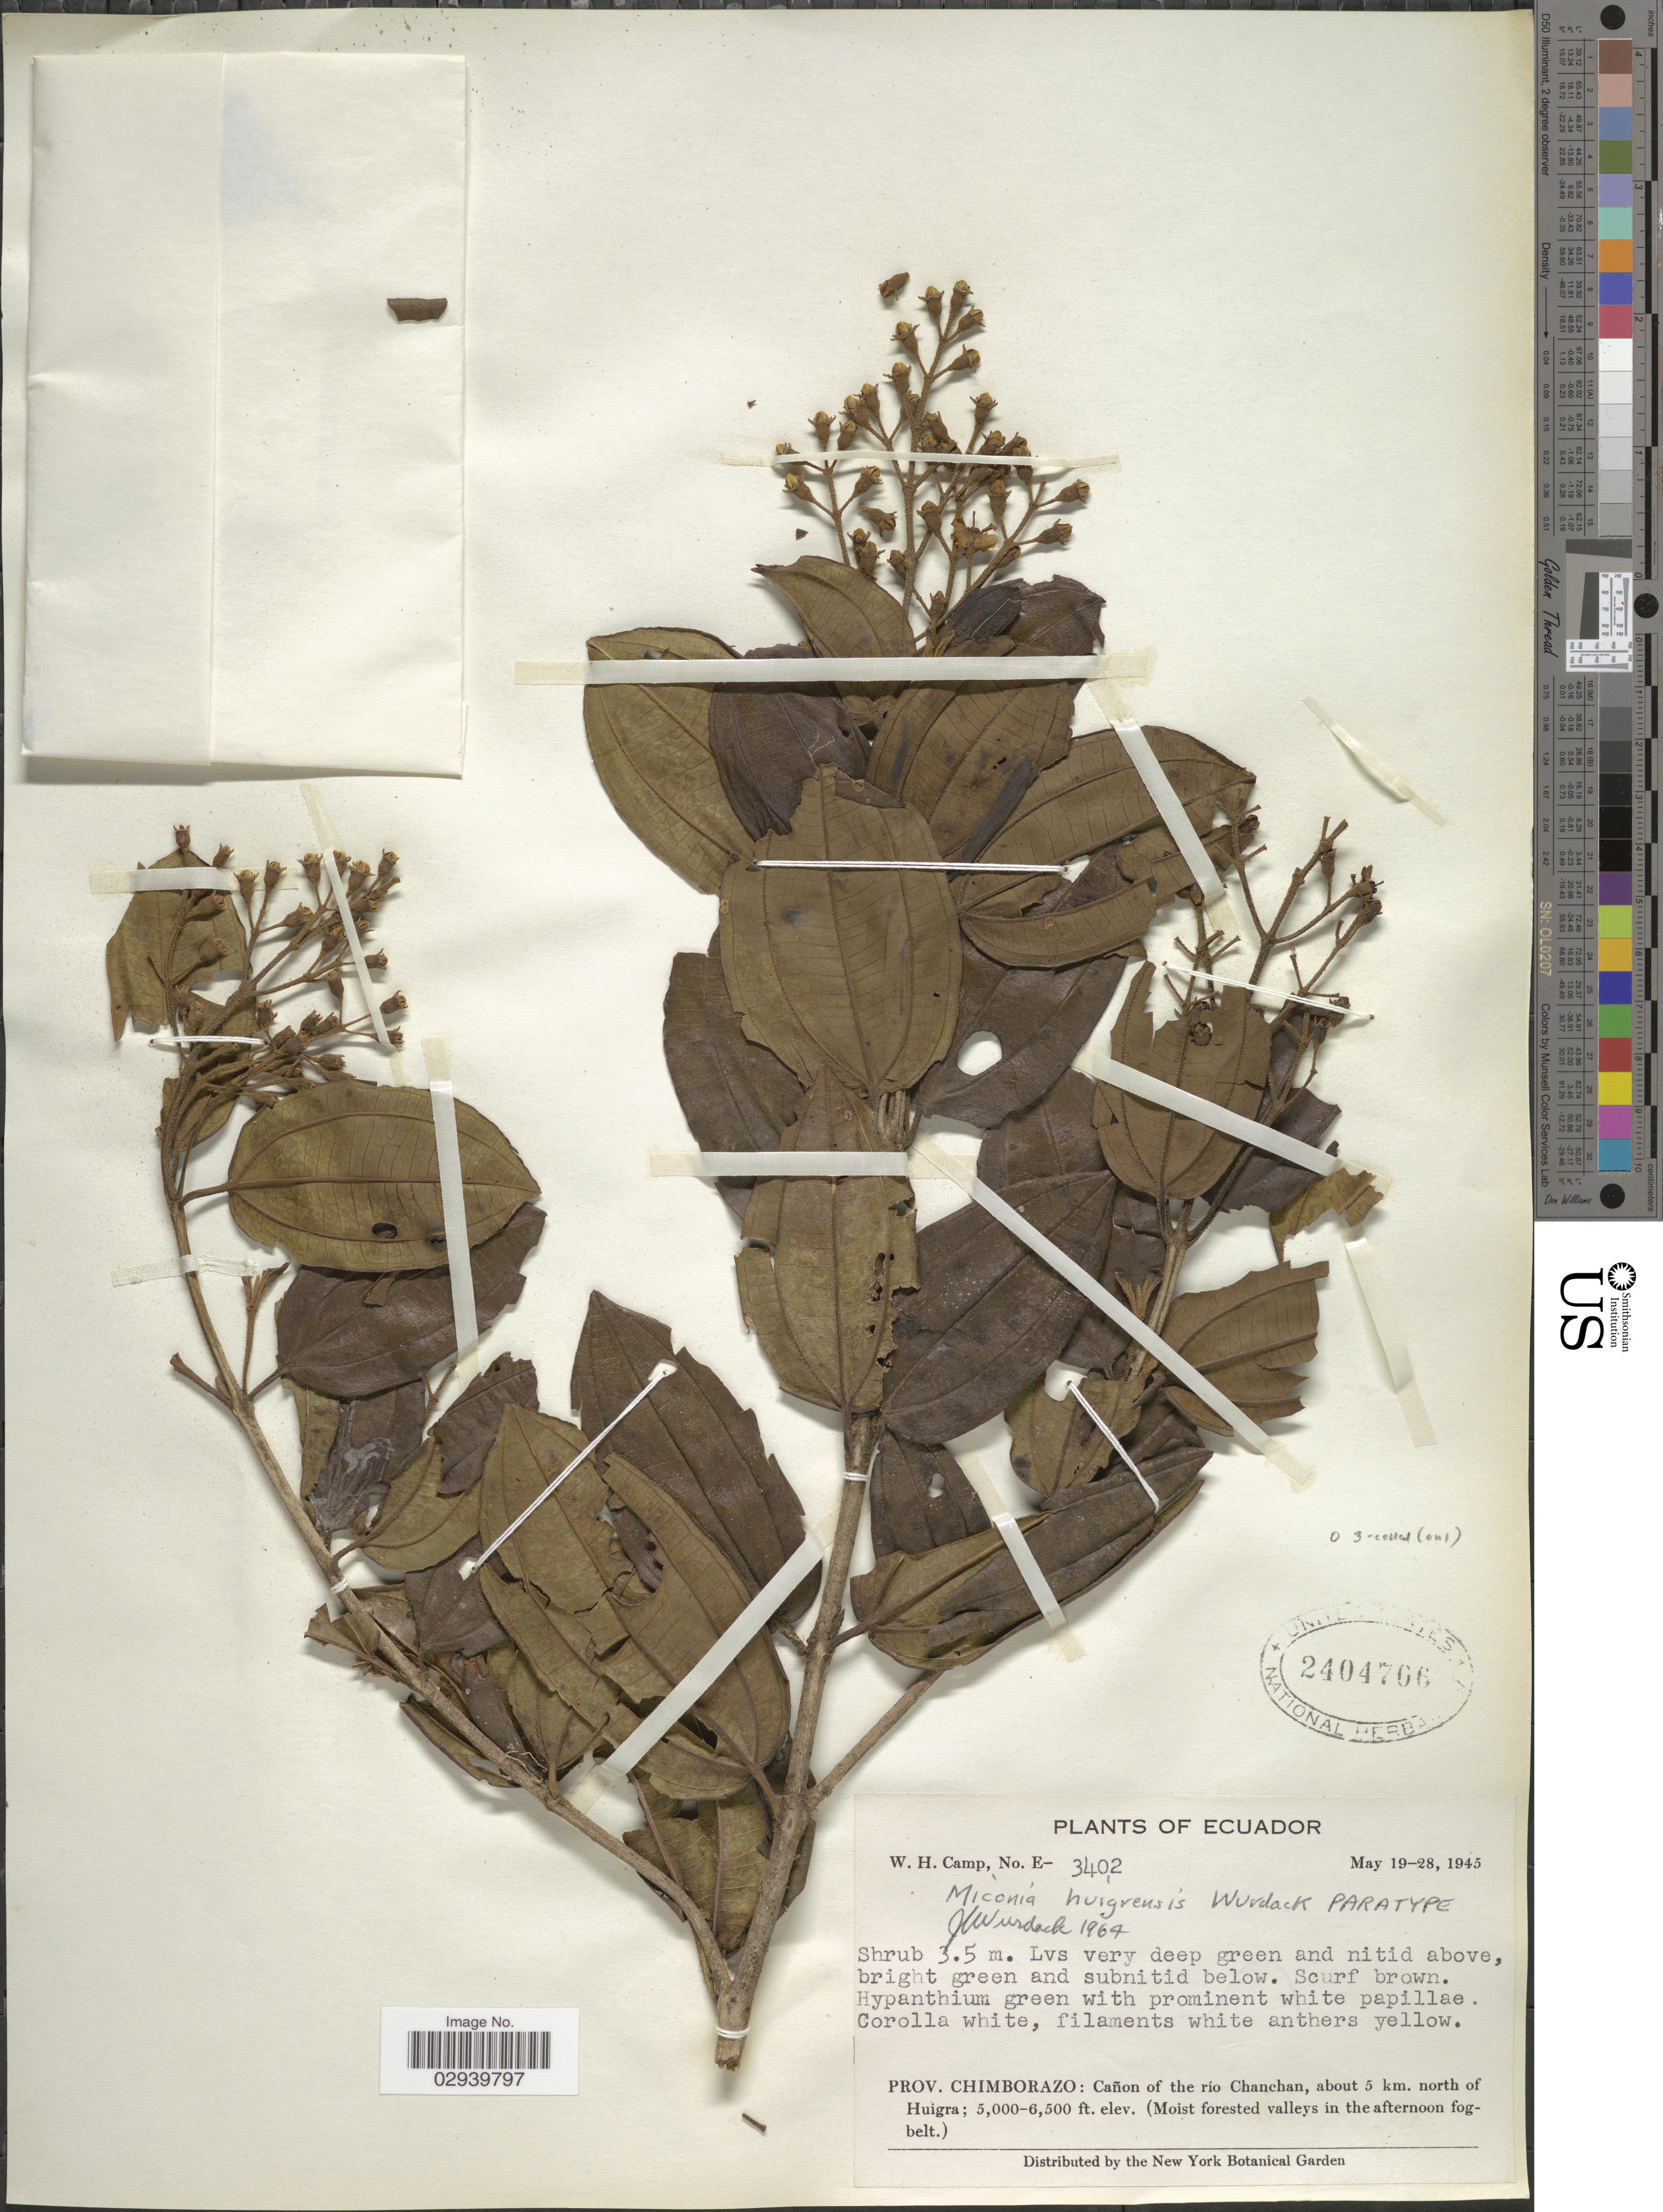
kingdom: Plantae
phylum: Tracheophyta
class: Magnoliopsida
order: Myrtales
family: Melastomataceae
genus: Miconia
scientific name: Miconia huigrensis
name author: Wurdack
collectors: W. H. Camp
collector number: E-3402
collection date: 1945-05-19/1945-05-28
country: Ecuador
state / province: Chimborazo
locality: Prov. Chimborazo: Cañon of the río Chanchan, about 5 km. north of Huigra.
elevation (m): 1524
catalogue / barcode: US 2404706